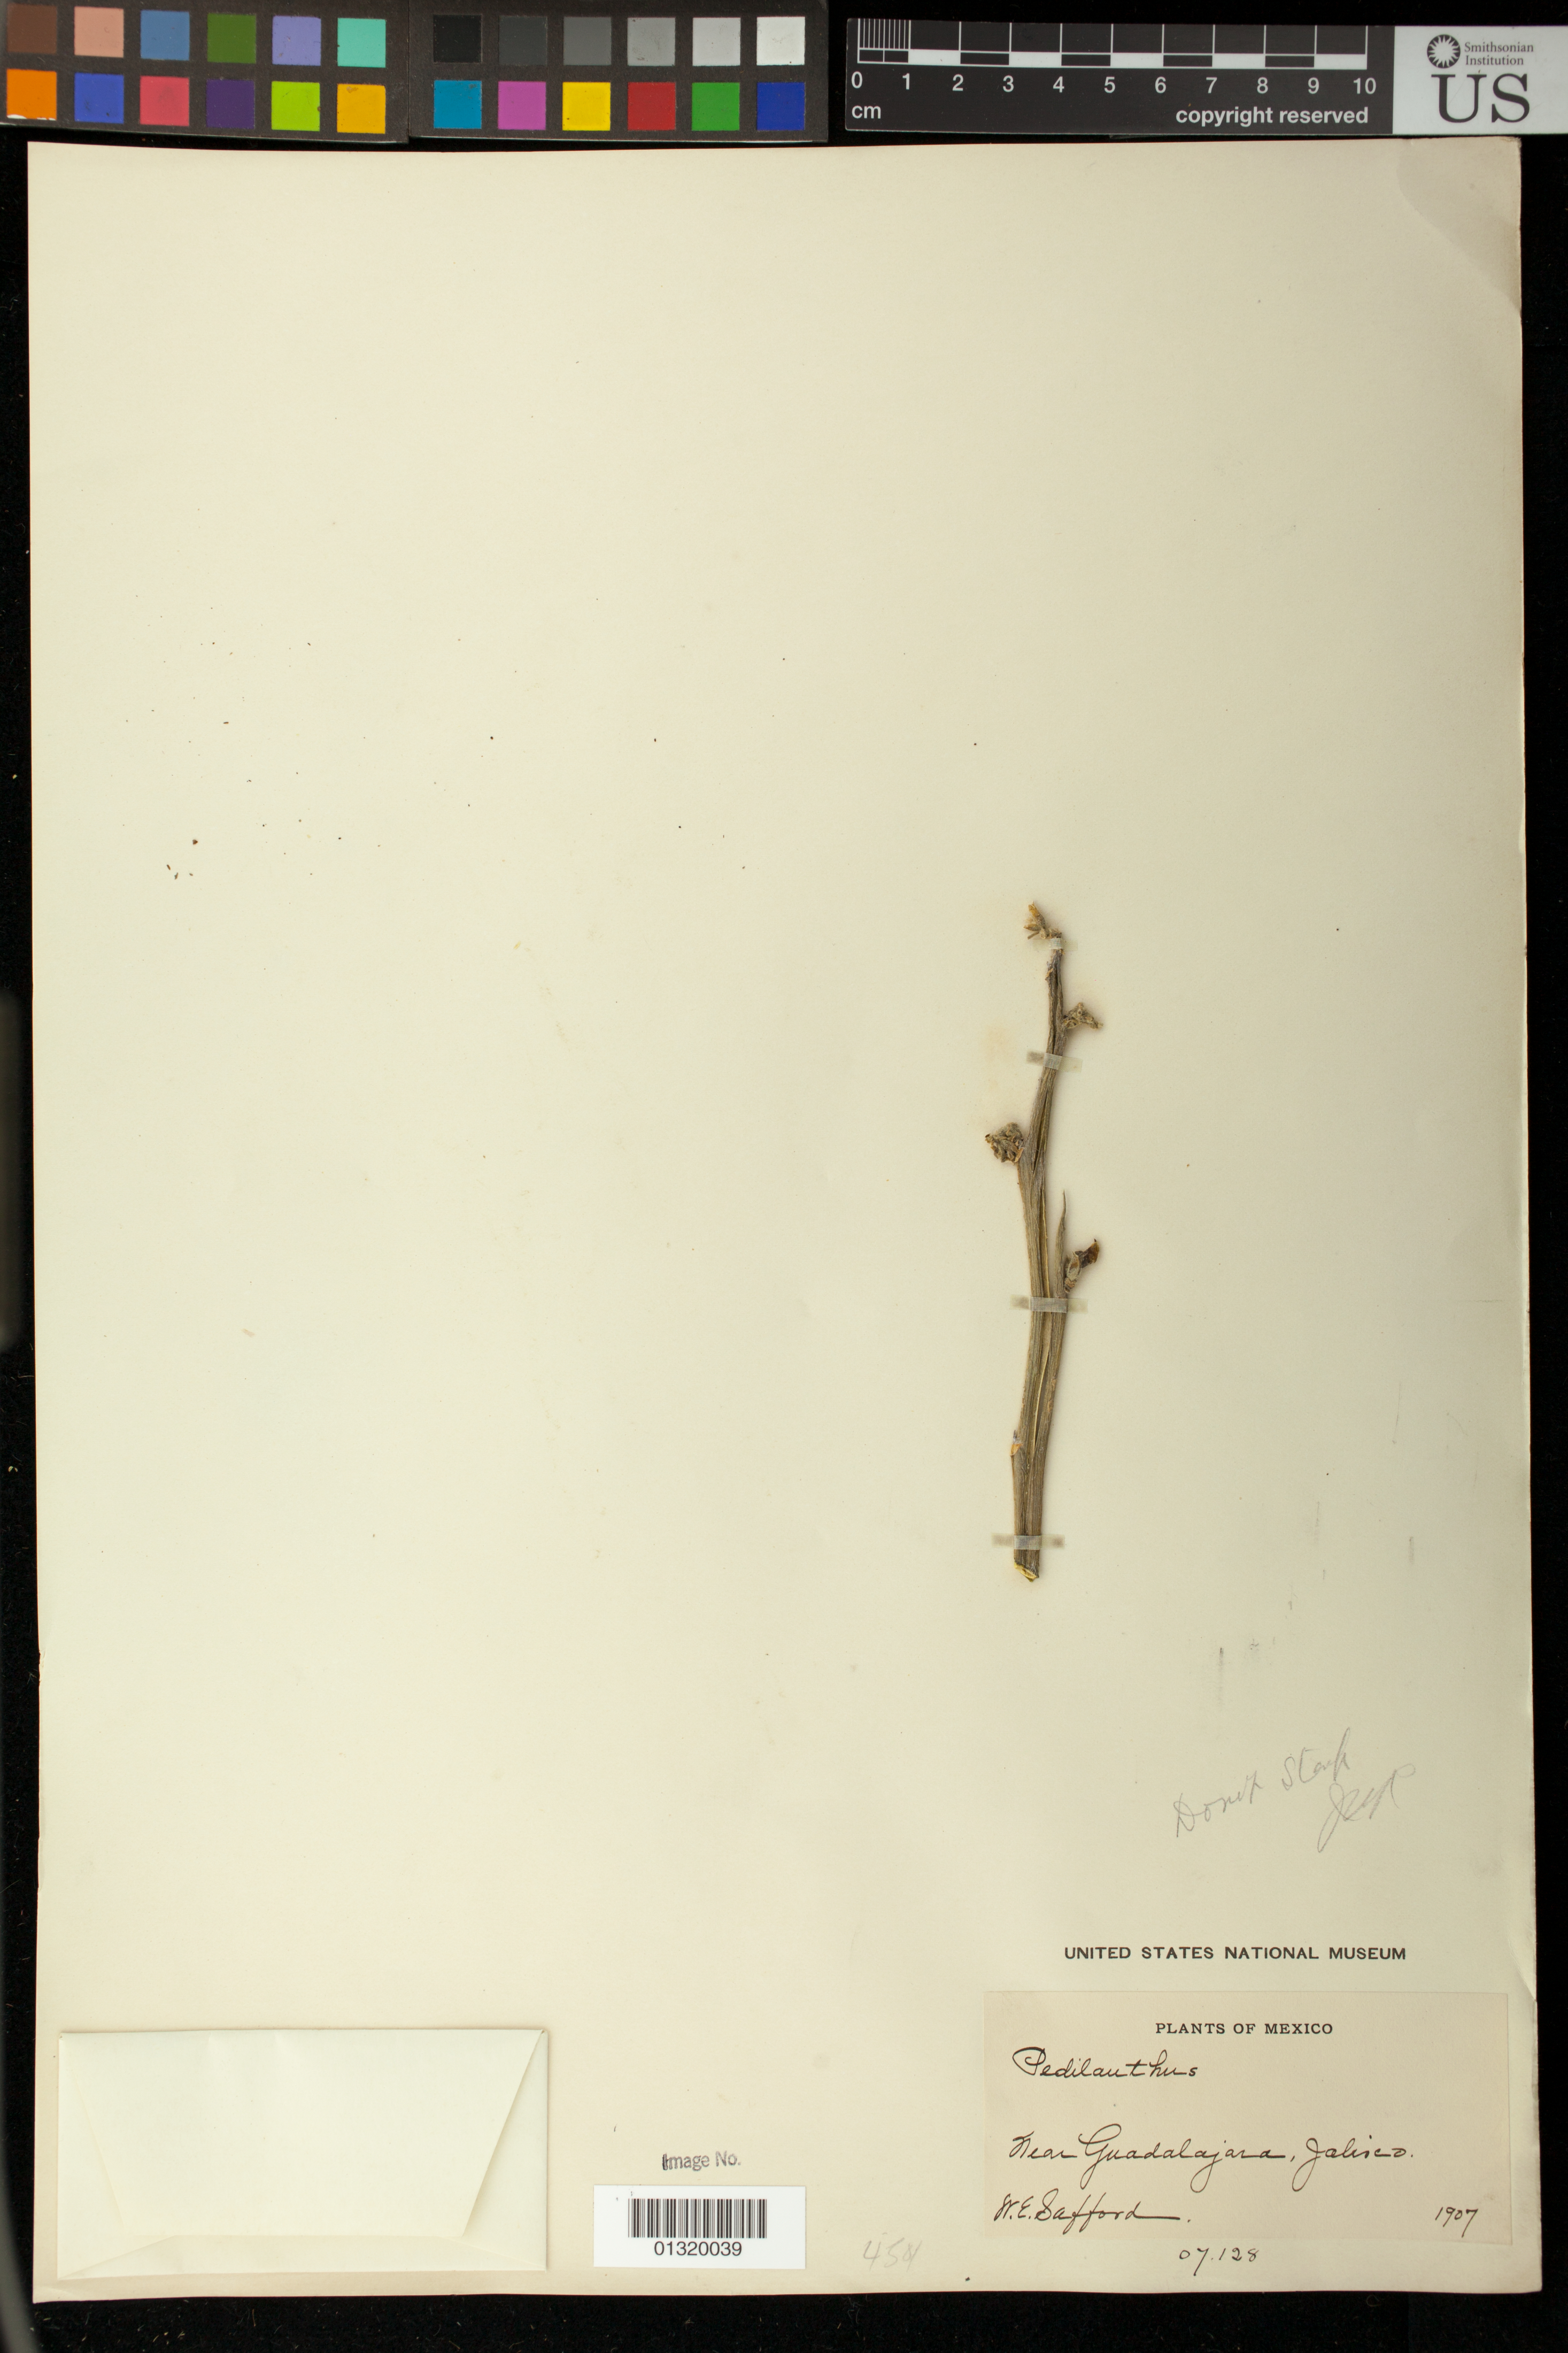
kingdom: Plantae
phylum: Tracheophyta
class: Magnoliopsida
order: Malpighiales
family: Euphorbiaceae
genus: Pedilanthus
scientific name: Pedilanthus sp.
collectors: W. E. Safford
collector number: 07.128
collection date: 1907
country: Mexico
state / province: Jalisco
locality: Near Guadalajara